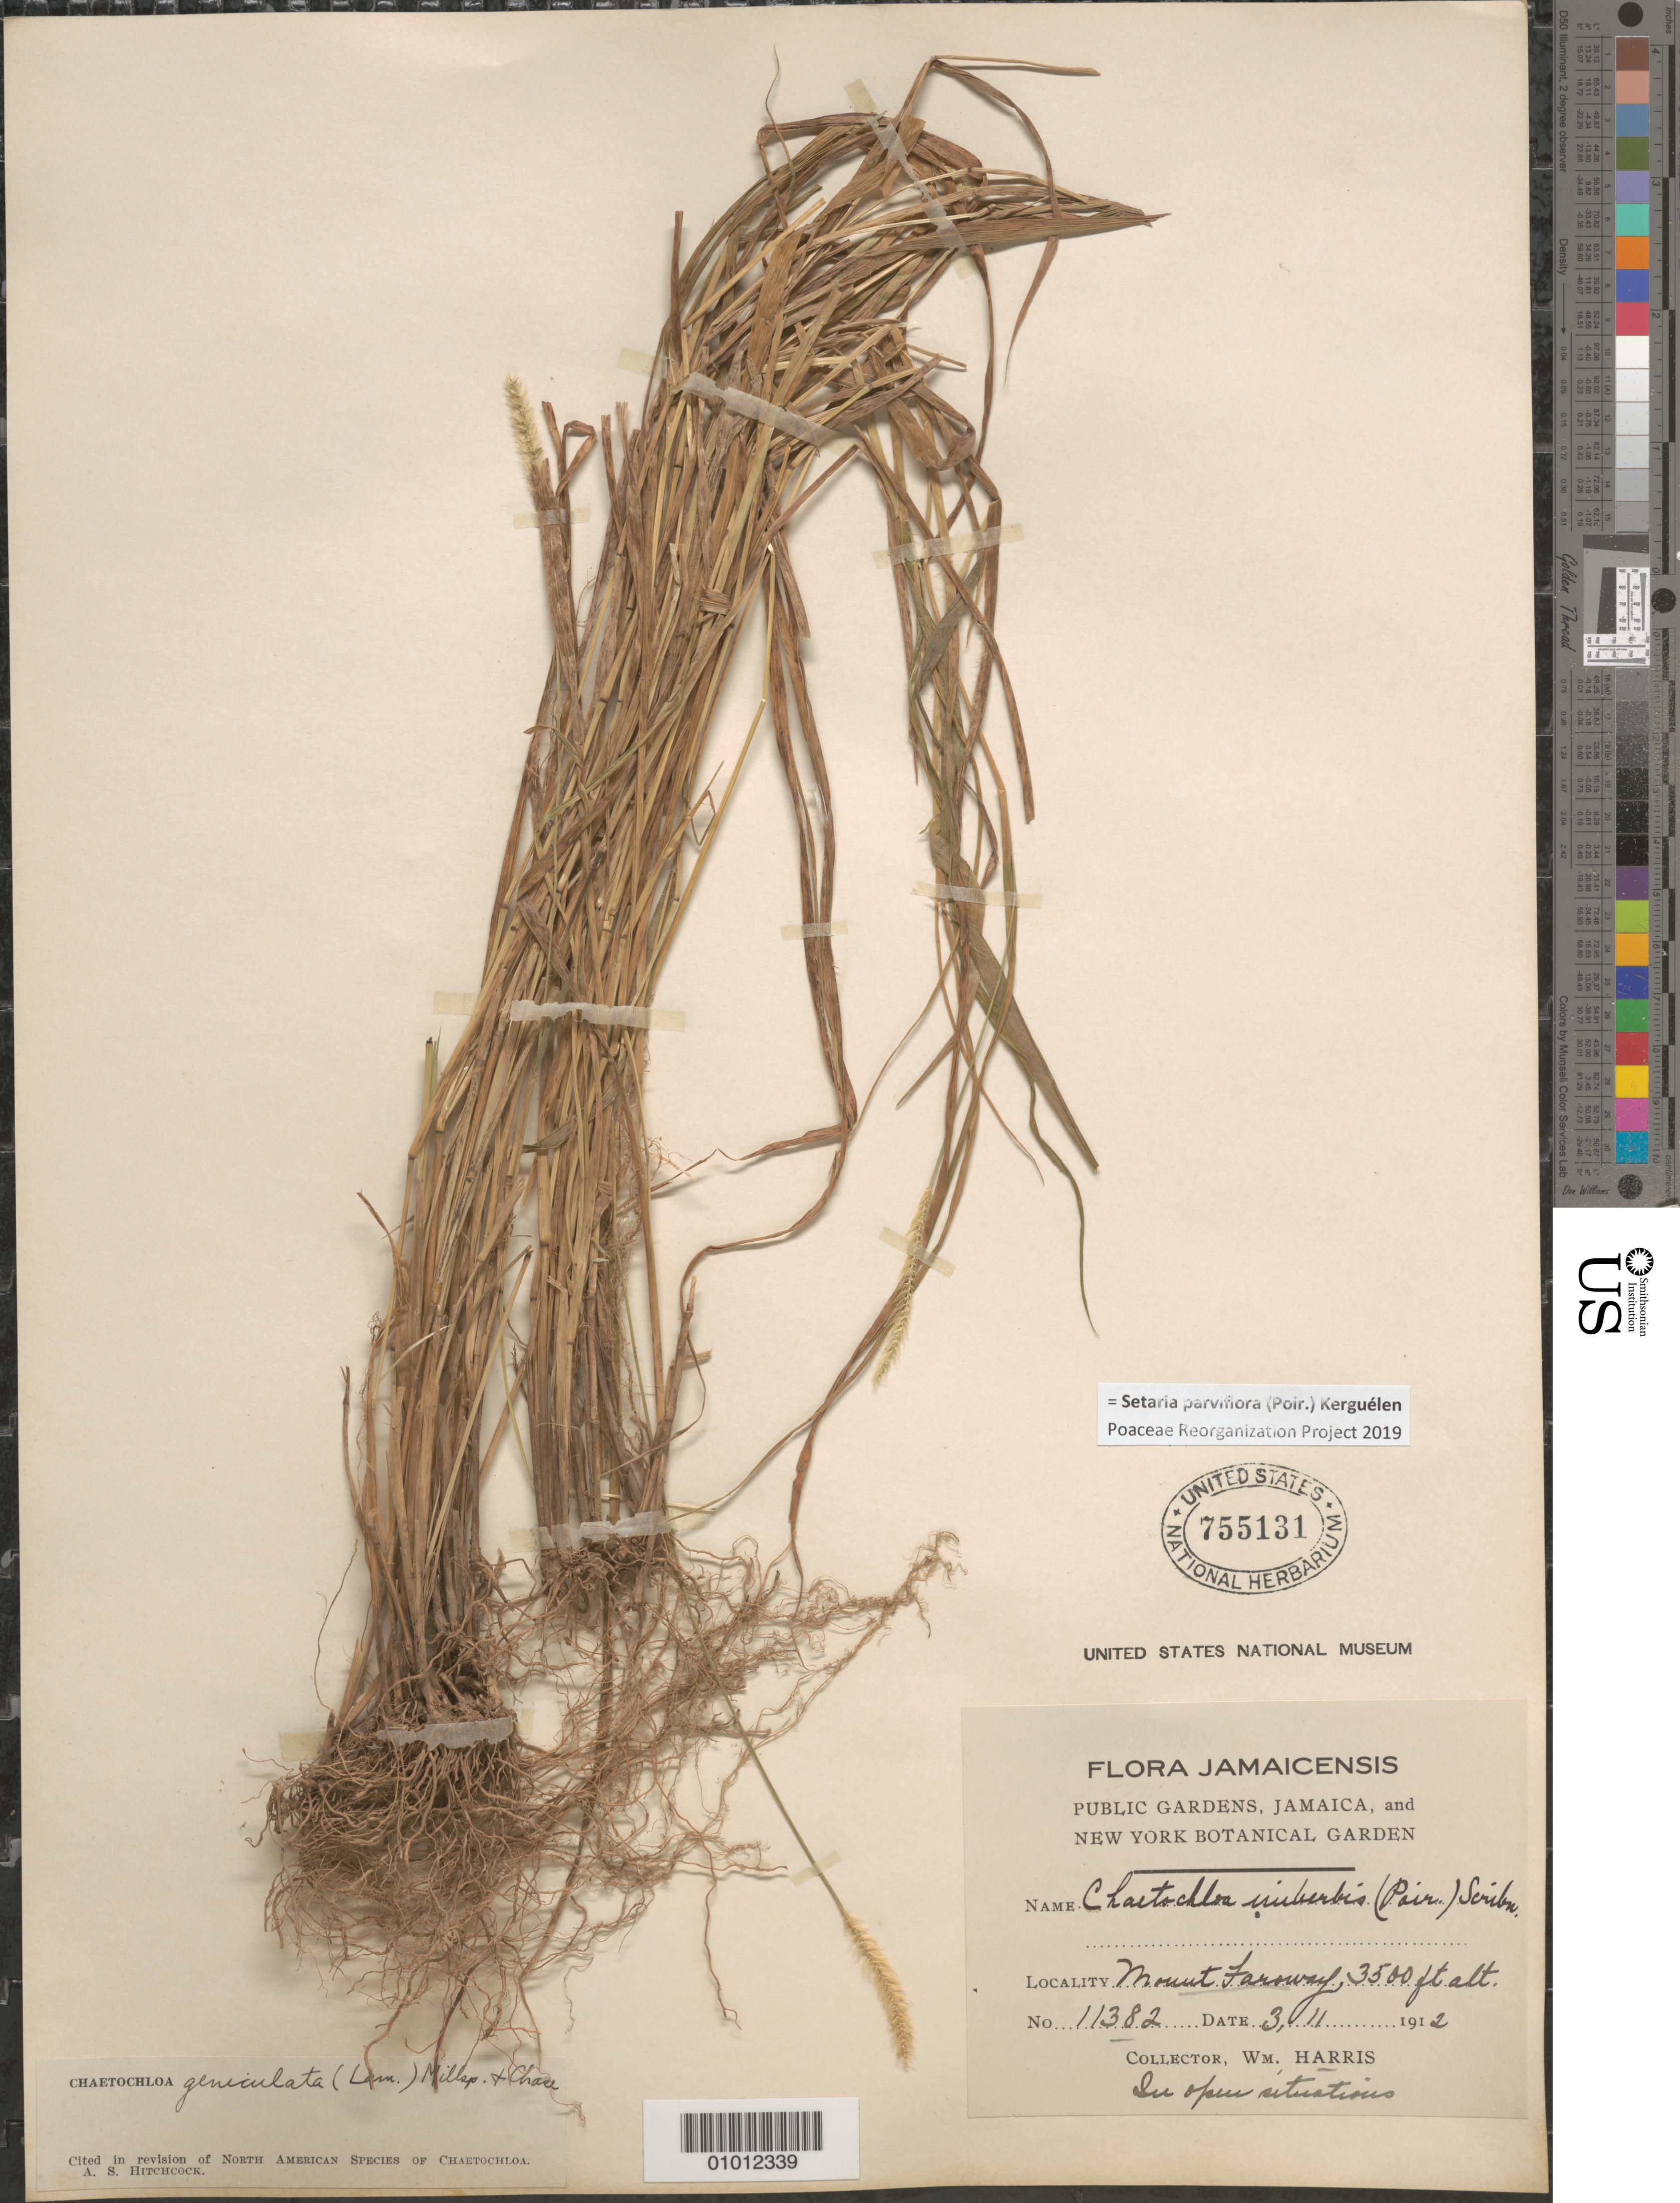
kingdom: Plantae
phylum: Tracheophyta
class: Liliopsida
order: Poales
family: Poaceae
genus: Setaria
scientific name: Setaria parviflora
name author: (Poir.) Kerguélen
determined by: Poaceae Reorganization Project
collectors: W. Harris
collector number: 11382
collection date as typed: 03 Nov 1912 or 11 Mar 1912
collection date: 1912-03-11 or 1912-11-03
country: Jamaica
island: Jamaica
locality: Mount Faroway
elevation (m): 1067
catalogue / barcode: US 755131